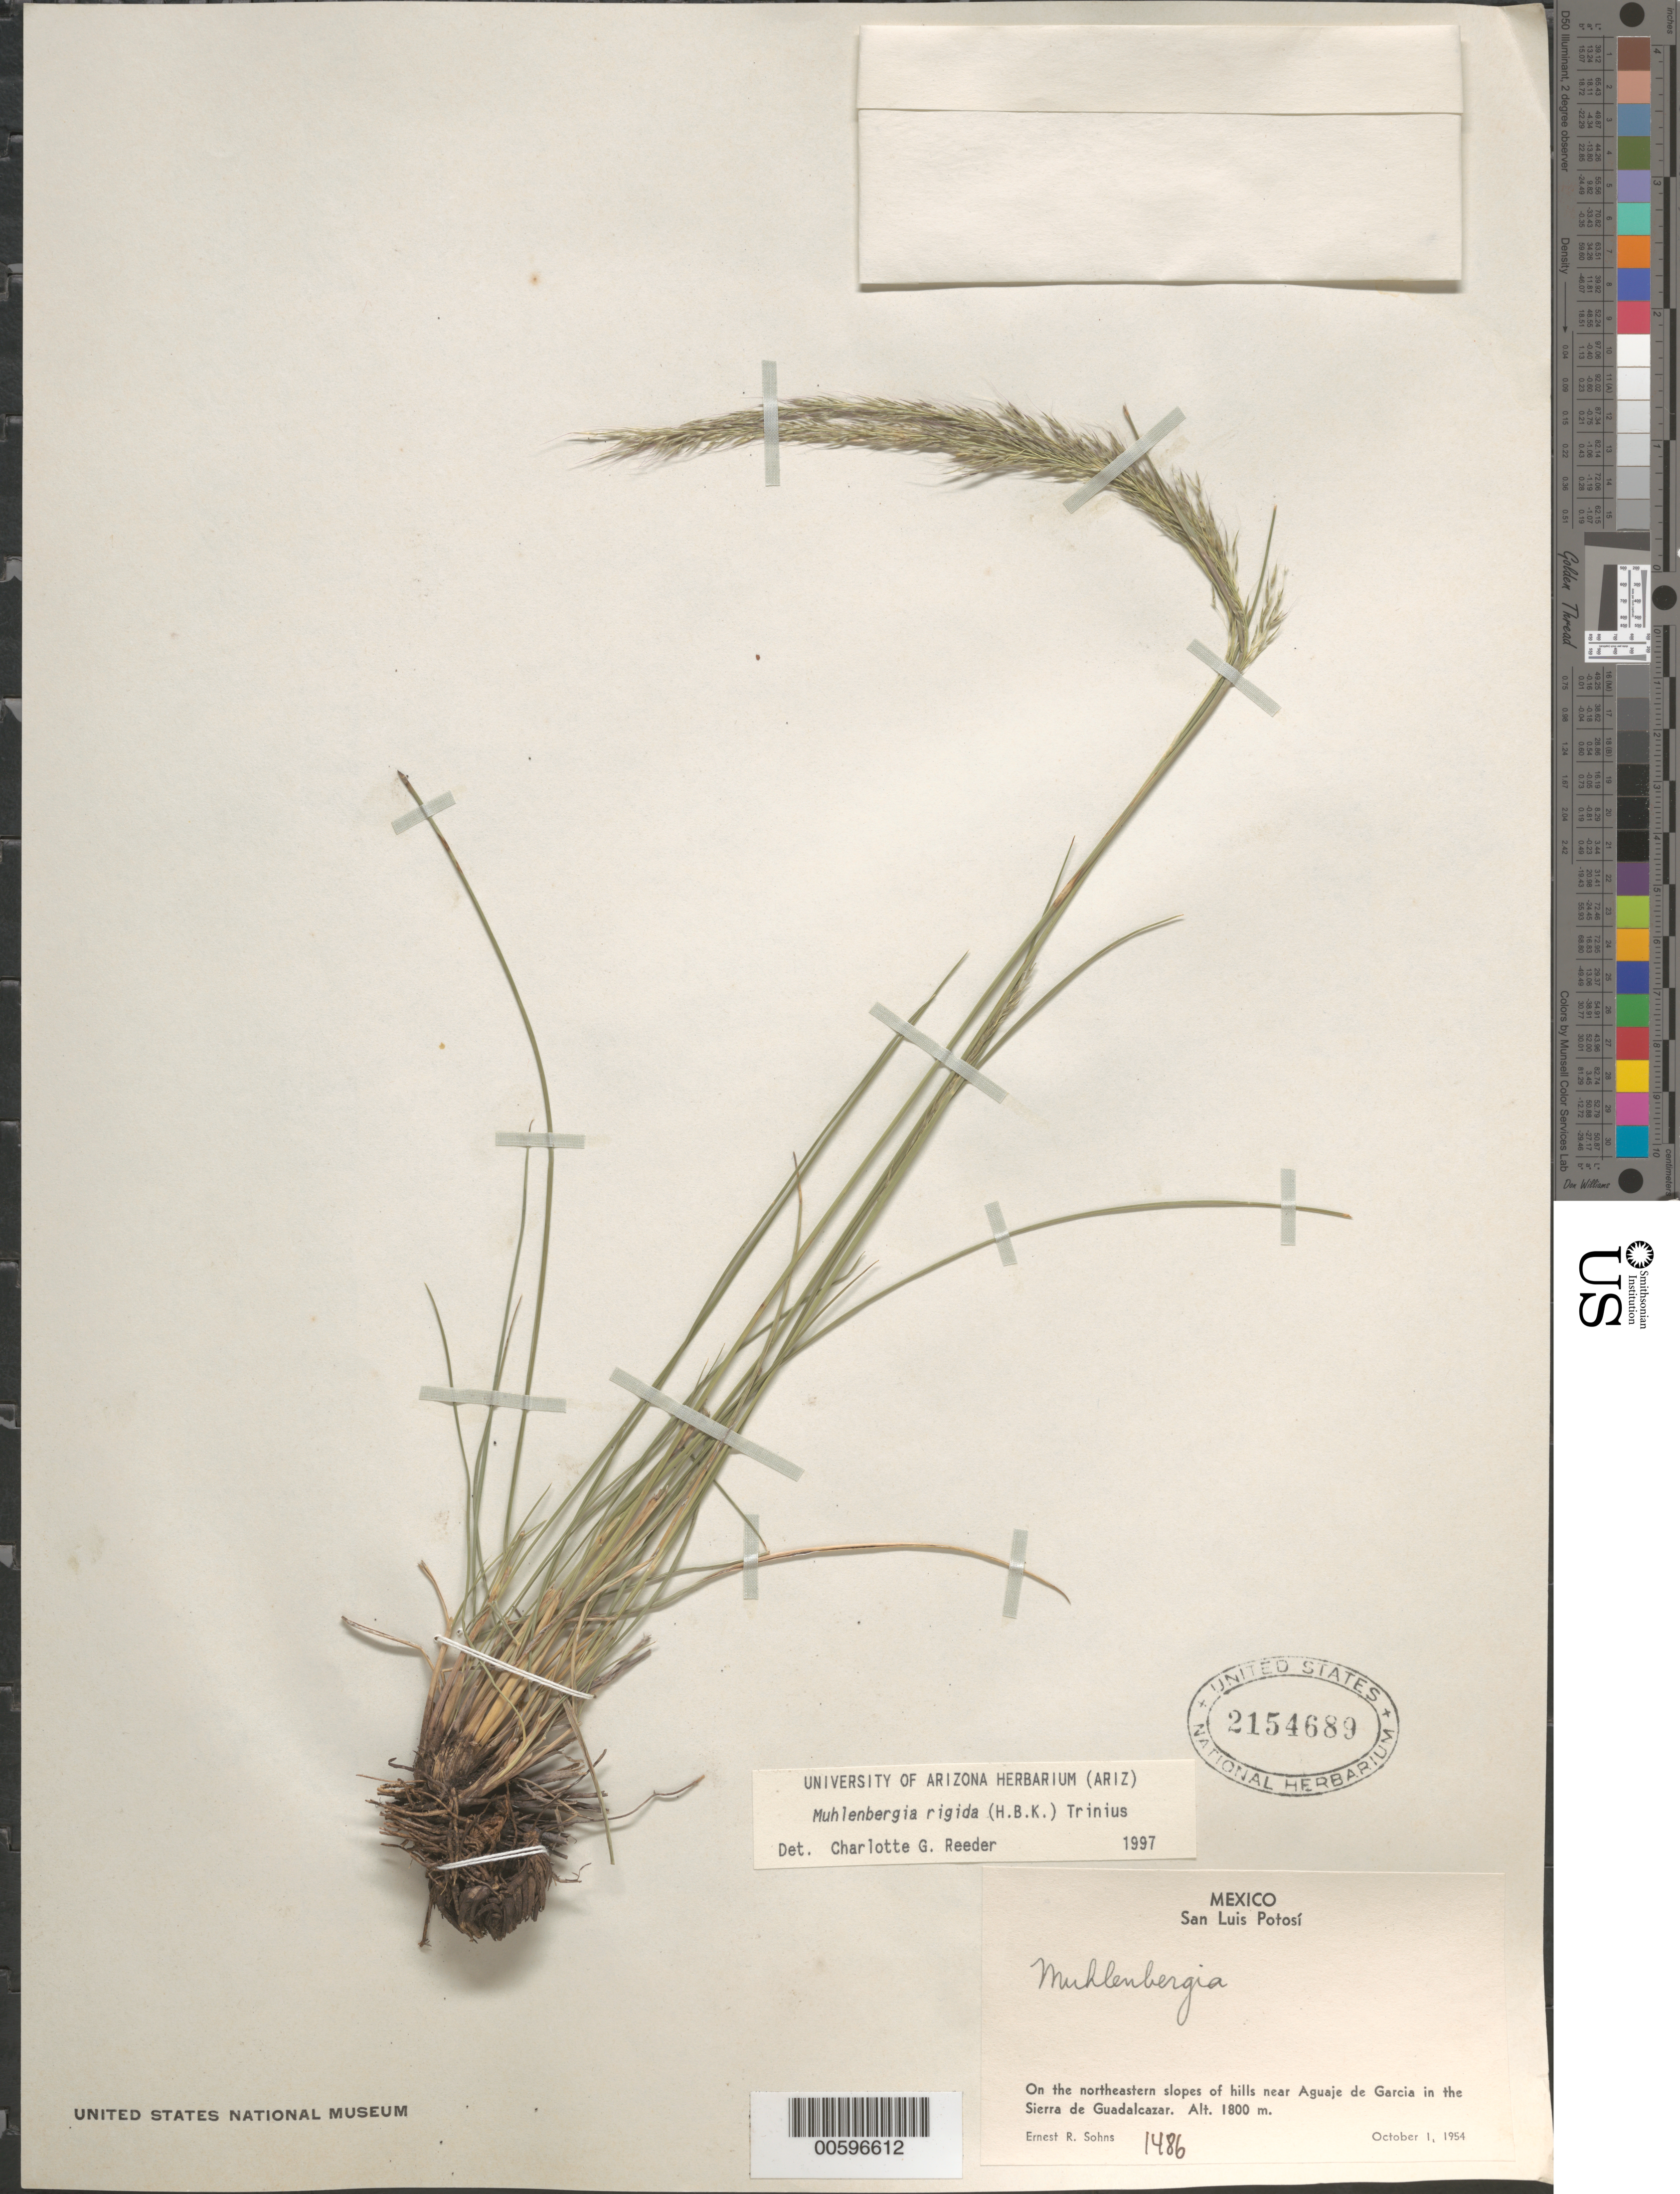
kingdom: Plantae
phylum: Tracheophyta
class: Liliopsida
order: Poales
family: Poaceae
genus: Muhlenbergia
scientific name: Muhlenbergia rigida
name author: (Kunth) Kunth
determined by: Reeder, C. G., (ARIZ)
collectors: E. R. Sohns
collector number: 1486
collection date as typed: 1 Oct 1954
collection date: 1954-10-01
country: Mexico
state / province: San Luis Potosi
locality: On the northeastern slopes of hills near Aguaje de Garcia in the Sierra de Guadalcazar.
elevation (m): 1800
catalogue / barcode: US 2154689